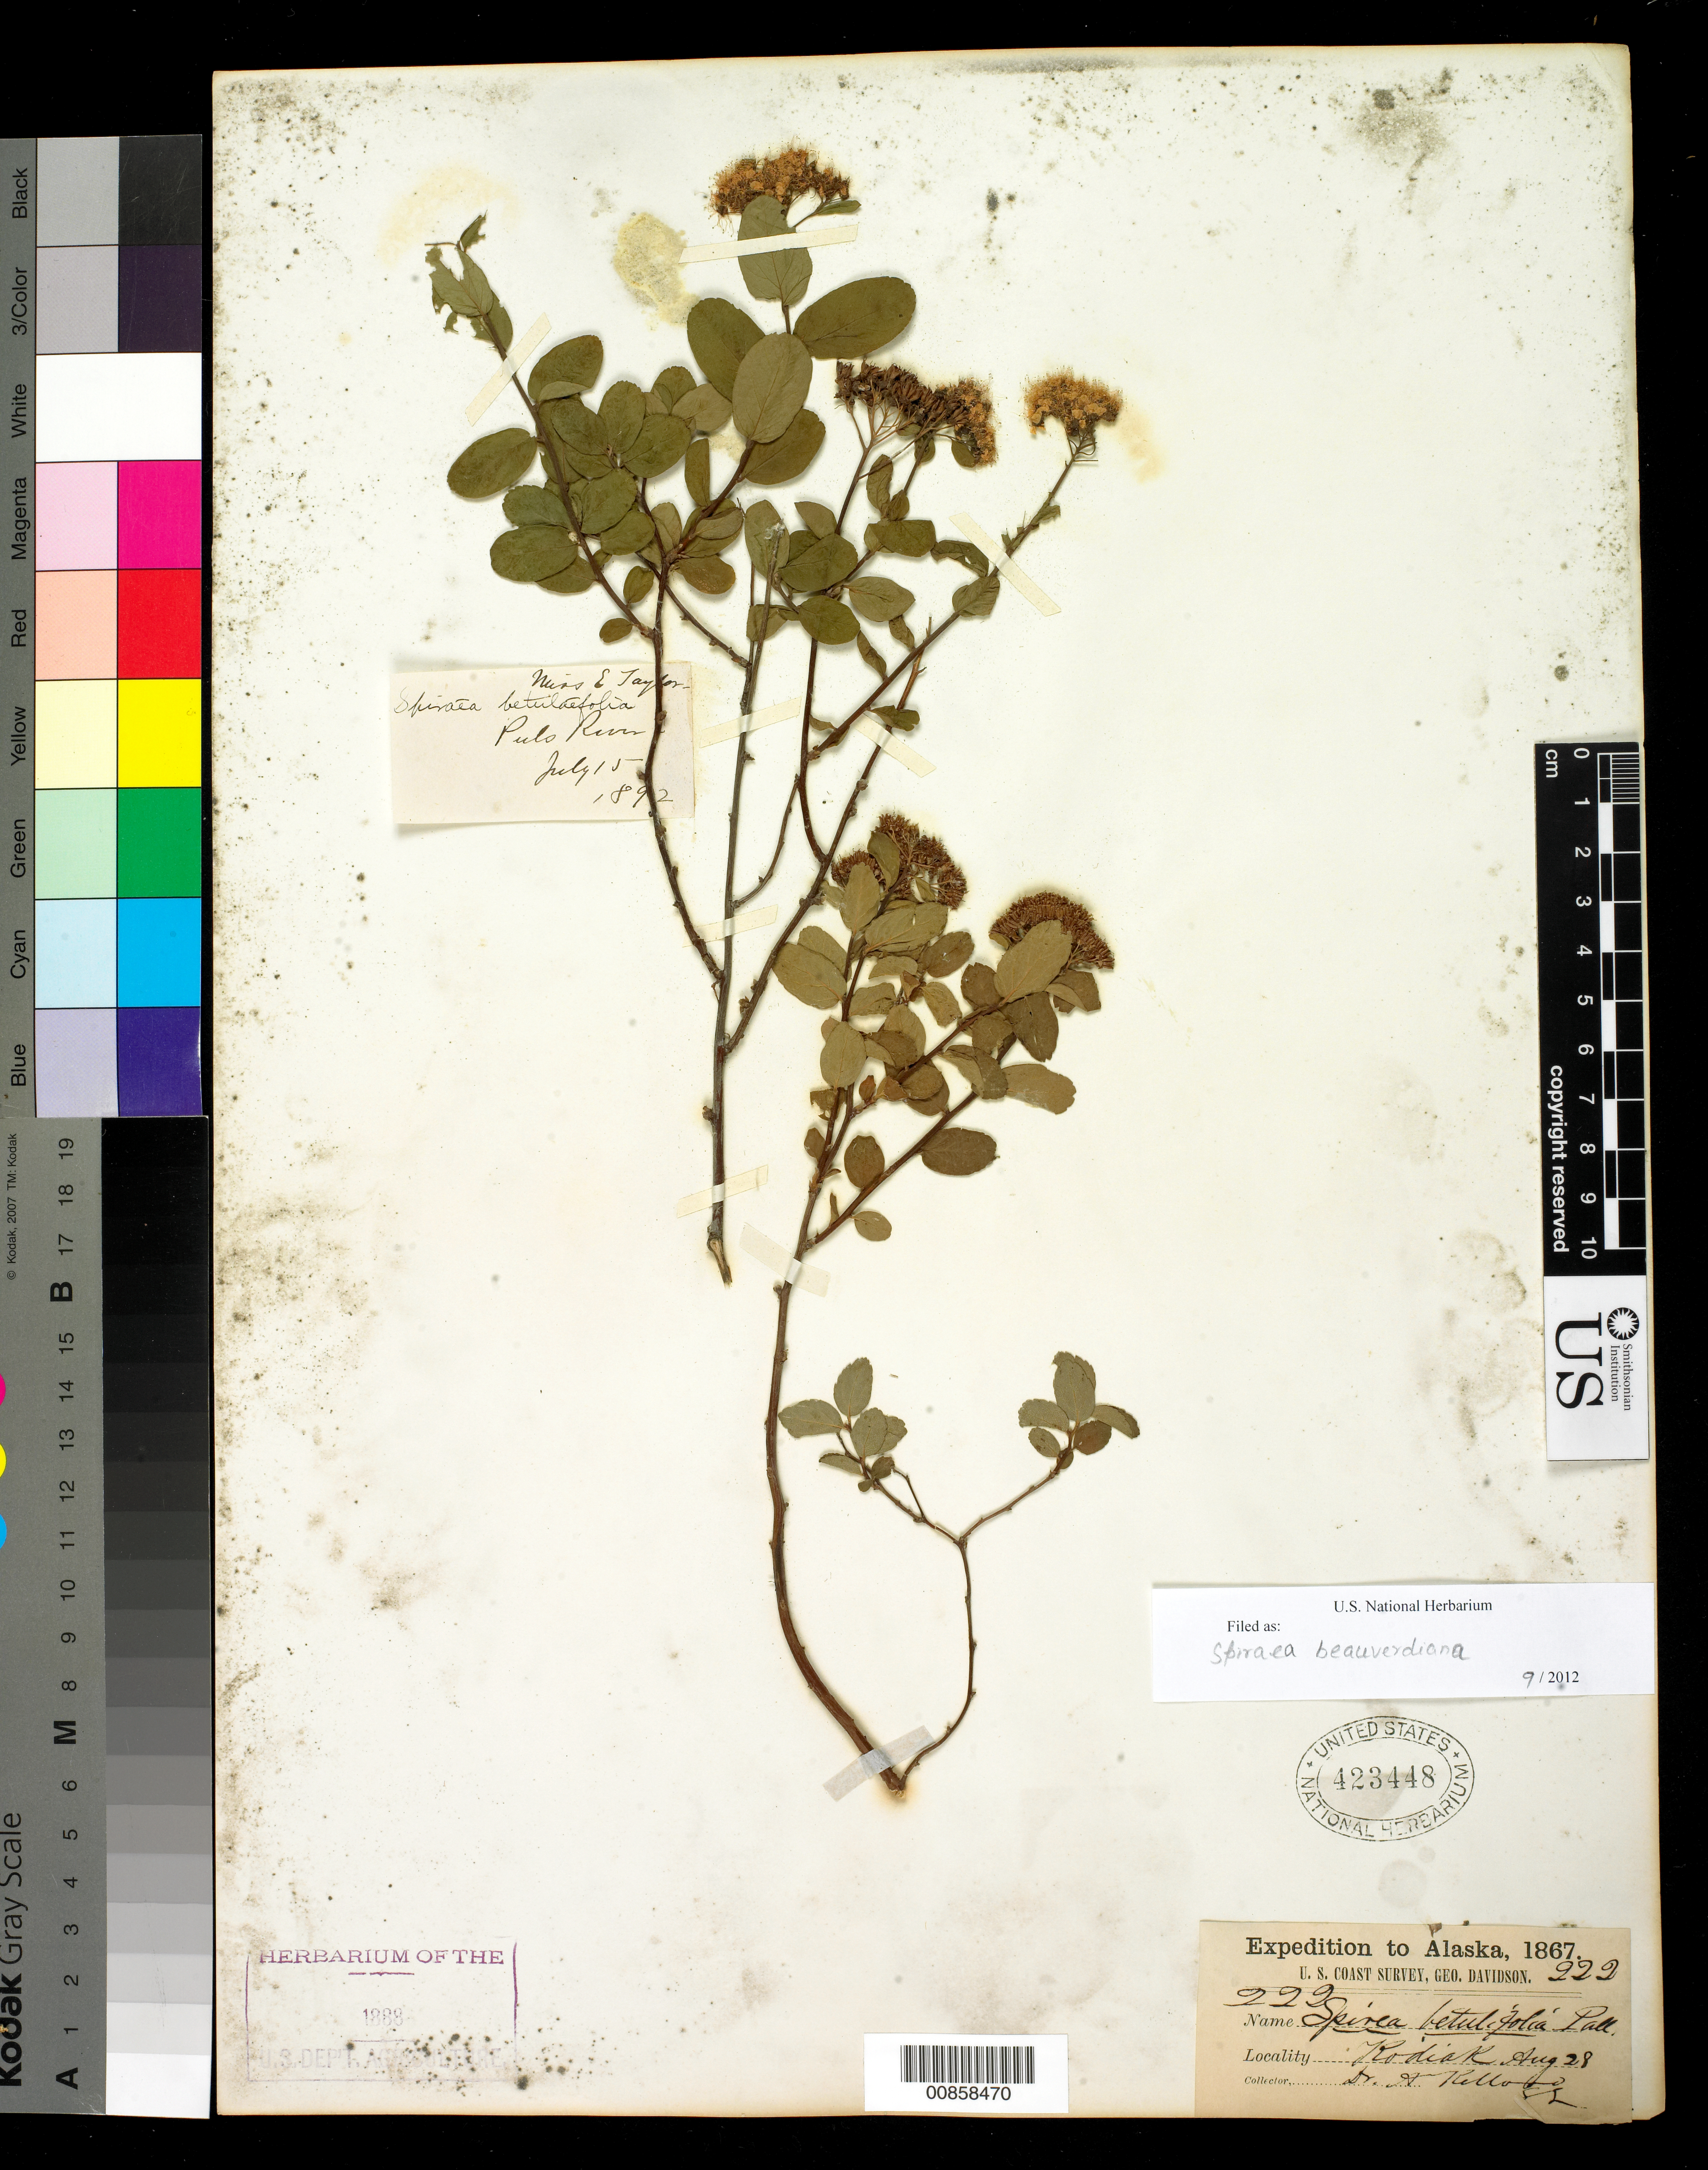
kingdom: Plantae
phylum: Tracheophyta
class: Magnoliopsida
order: Rosales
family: Rosaceae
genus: Spiraea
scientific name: Spiraea beauverdiana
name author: C.K. Schneid.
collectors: A. Kellog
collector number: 222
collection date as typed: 28 Aug 1867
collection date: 1867-08-28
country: United States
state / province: Alaska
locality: Kodiak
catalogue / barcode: US 423448